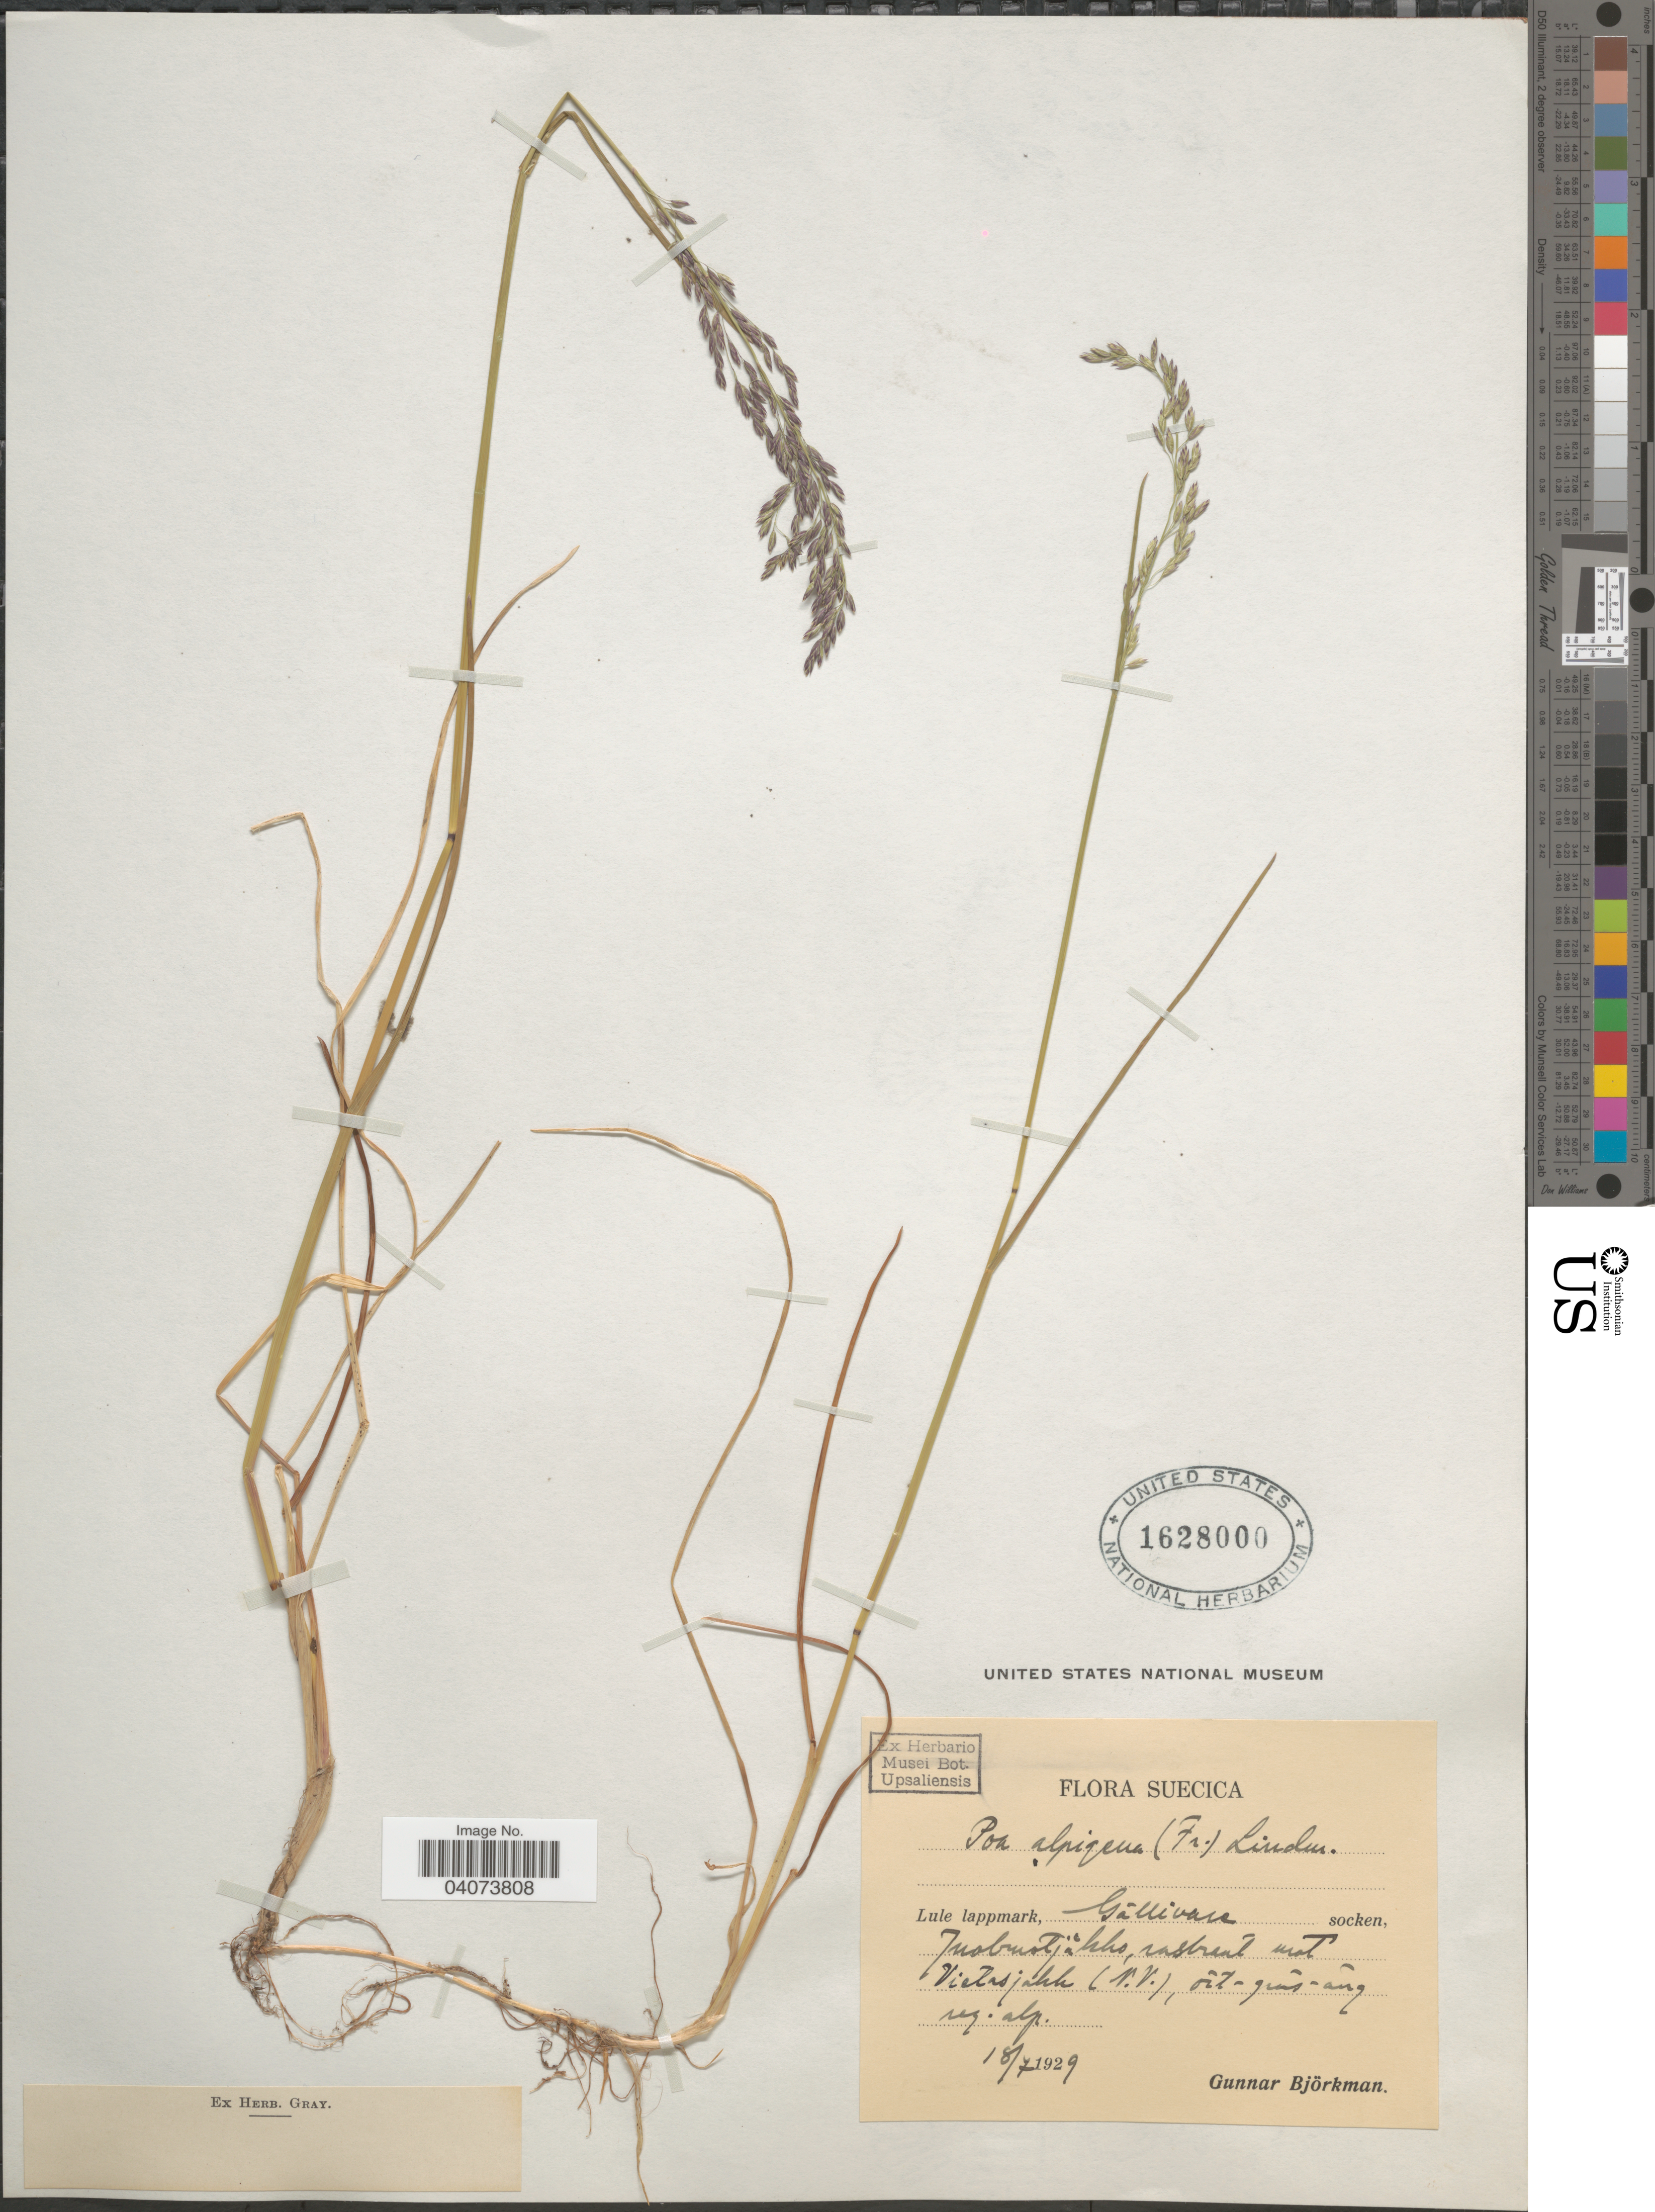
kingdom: Plantae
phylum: Tracheophyta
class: Liliopsida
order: Poales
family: Poaceae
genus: Poa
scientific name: Poa pratensis subsp. alpigena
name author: (Lindm.) Hiitonen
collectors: G. Bjorkman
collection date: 1929-07-18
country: Sweden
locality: Suecica. Lule lappmark, Gällivare socken, Juobuotjåkko, rasbrant mot Vietasjokk (N.V.), ort-gras-ang reg. alp.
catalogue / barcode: US 1628000